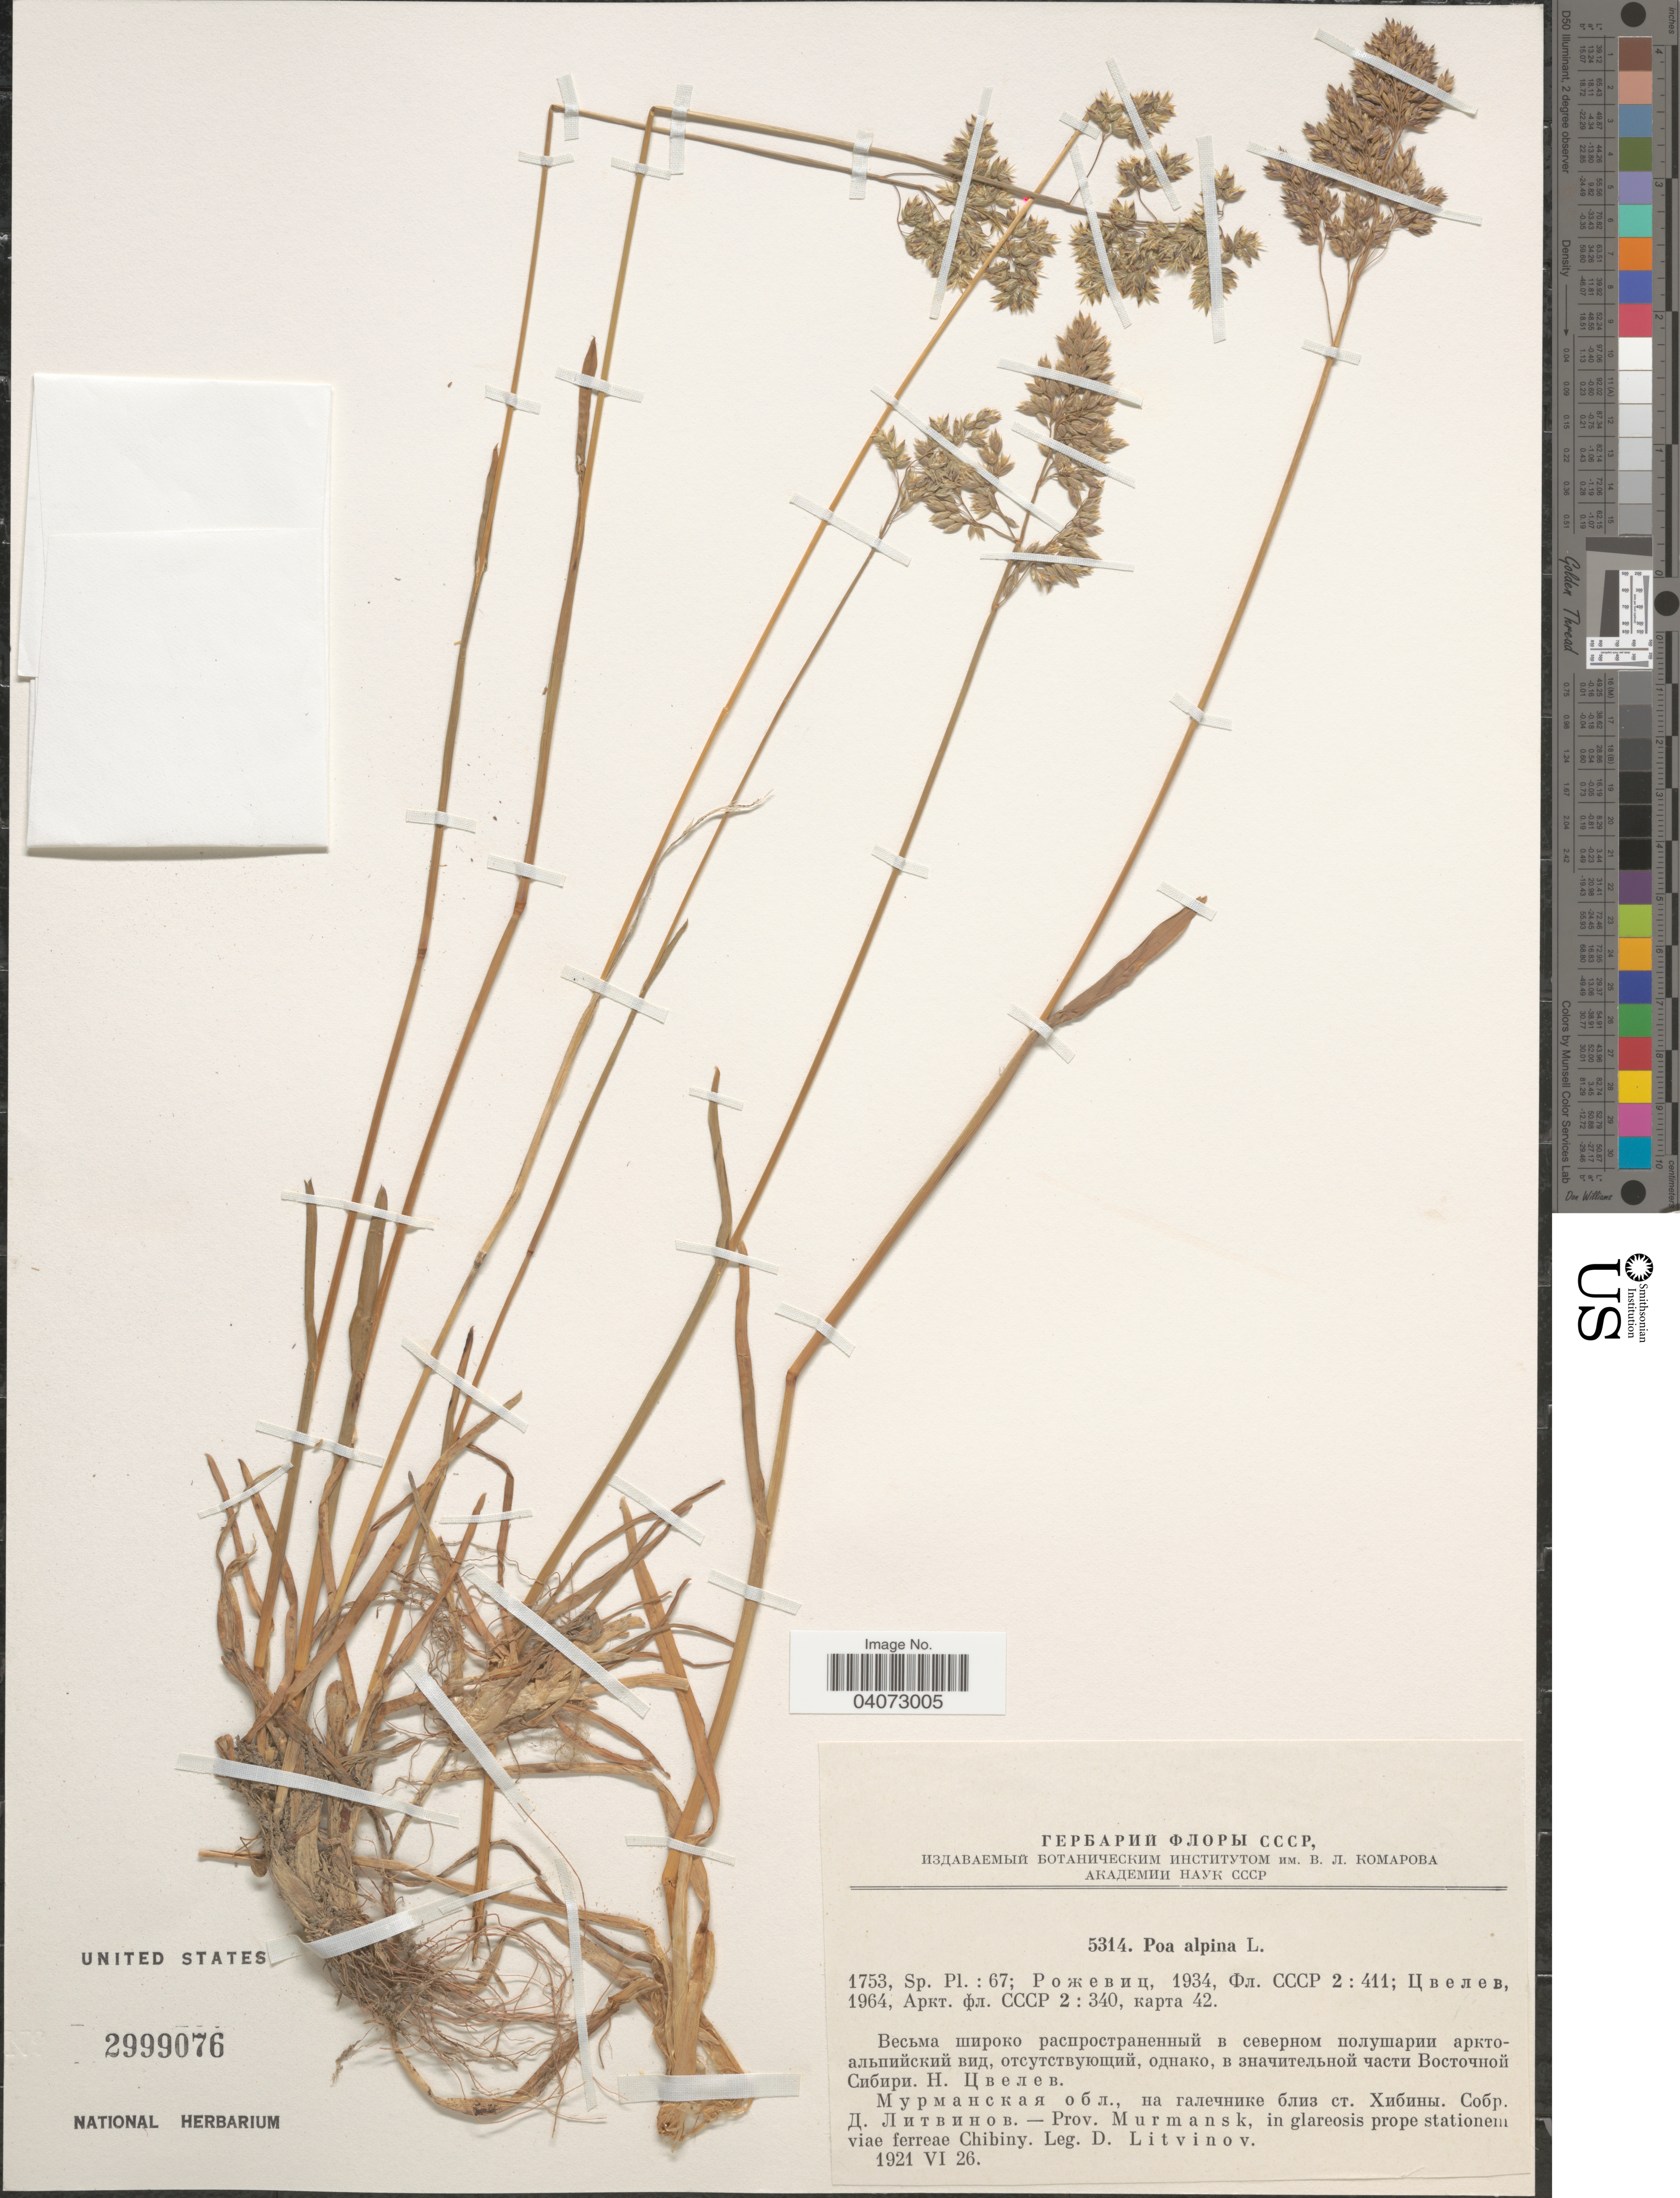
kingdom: Plantae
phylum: Tracheophyta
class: Liliopsida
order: Poales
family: Poaceae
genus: Poa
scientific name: Poa alpina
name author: L.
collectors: D. Litvinov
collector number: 5314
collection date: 1921-06-26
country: Russian Federation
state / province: Murmansk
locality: In glareosis prope stationem viae ferreae Chibiny.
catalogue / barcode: US 2999076